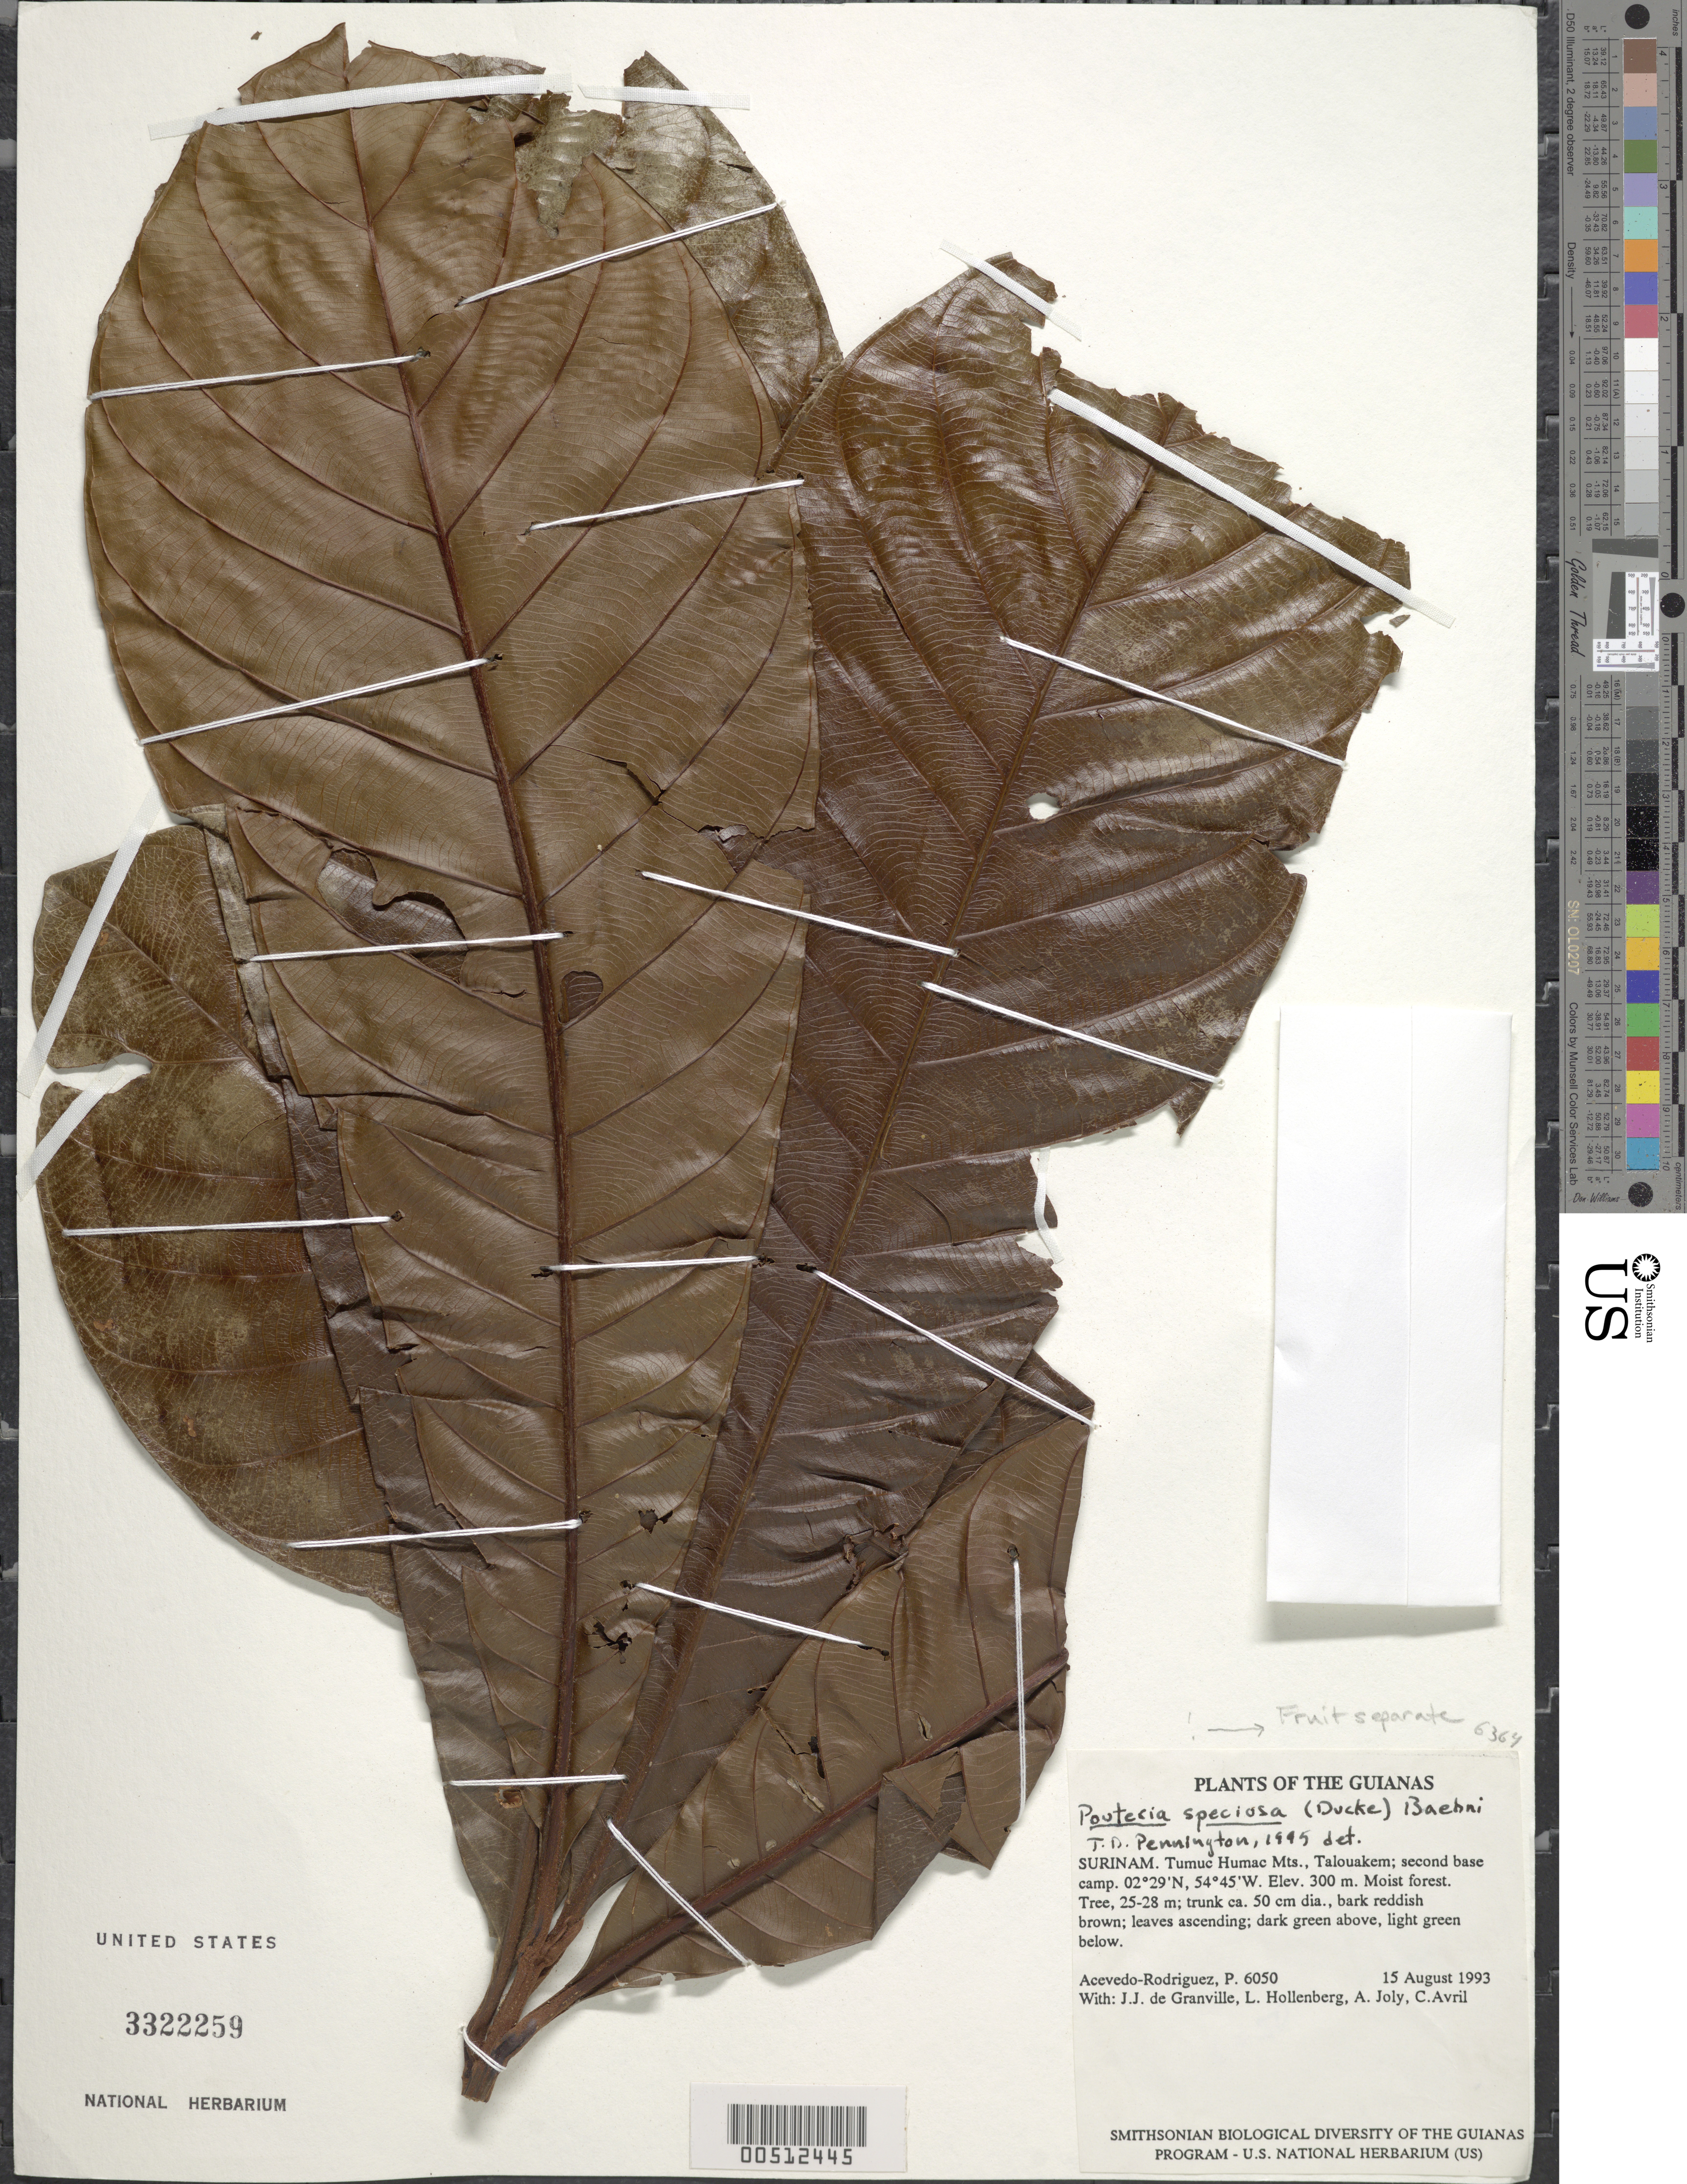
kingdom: Plantae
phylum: Tracheophyta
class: Magnoliopsida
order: Ericales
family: Sapotaceae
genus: Pouteria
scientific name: Pouteria speciosa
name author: (Ducke) Baehni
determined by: Pennington, T. D., (K)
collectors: P. Acevedo-Rodr.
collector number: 6050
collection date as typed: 15 Aug 1993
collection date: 1993-08-15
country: Suriname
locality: Tumuc Humac Mts., Talouakem; second base camp.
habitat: Moist forest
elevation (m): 300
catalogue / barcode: US 3322259